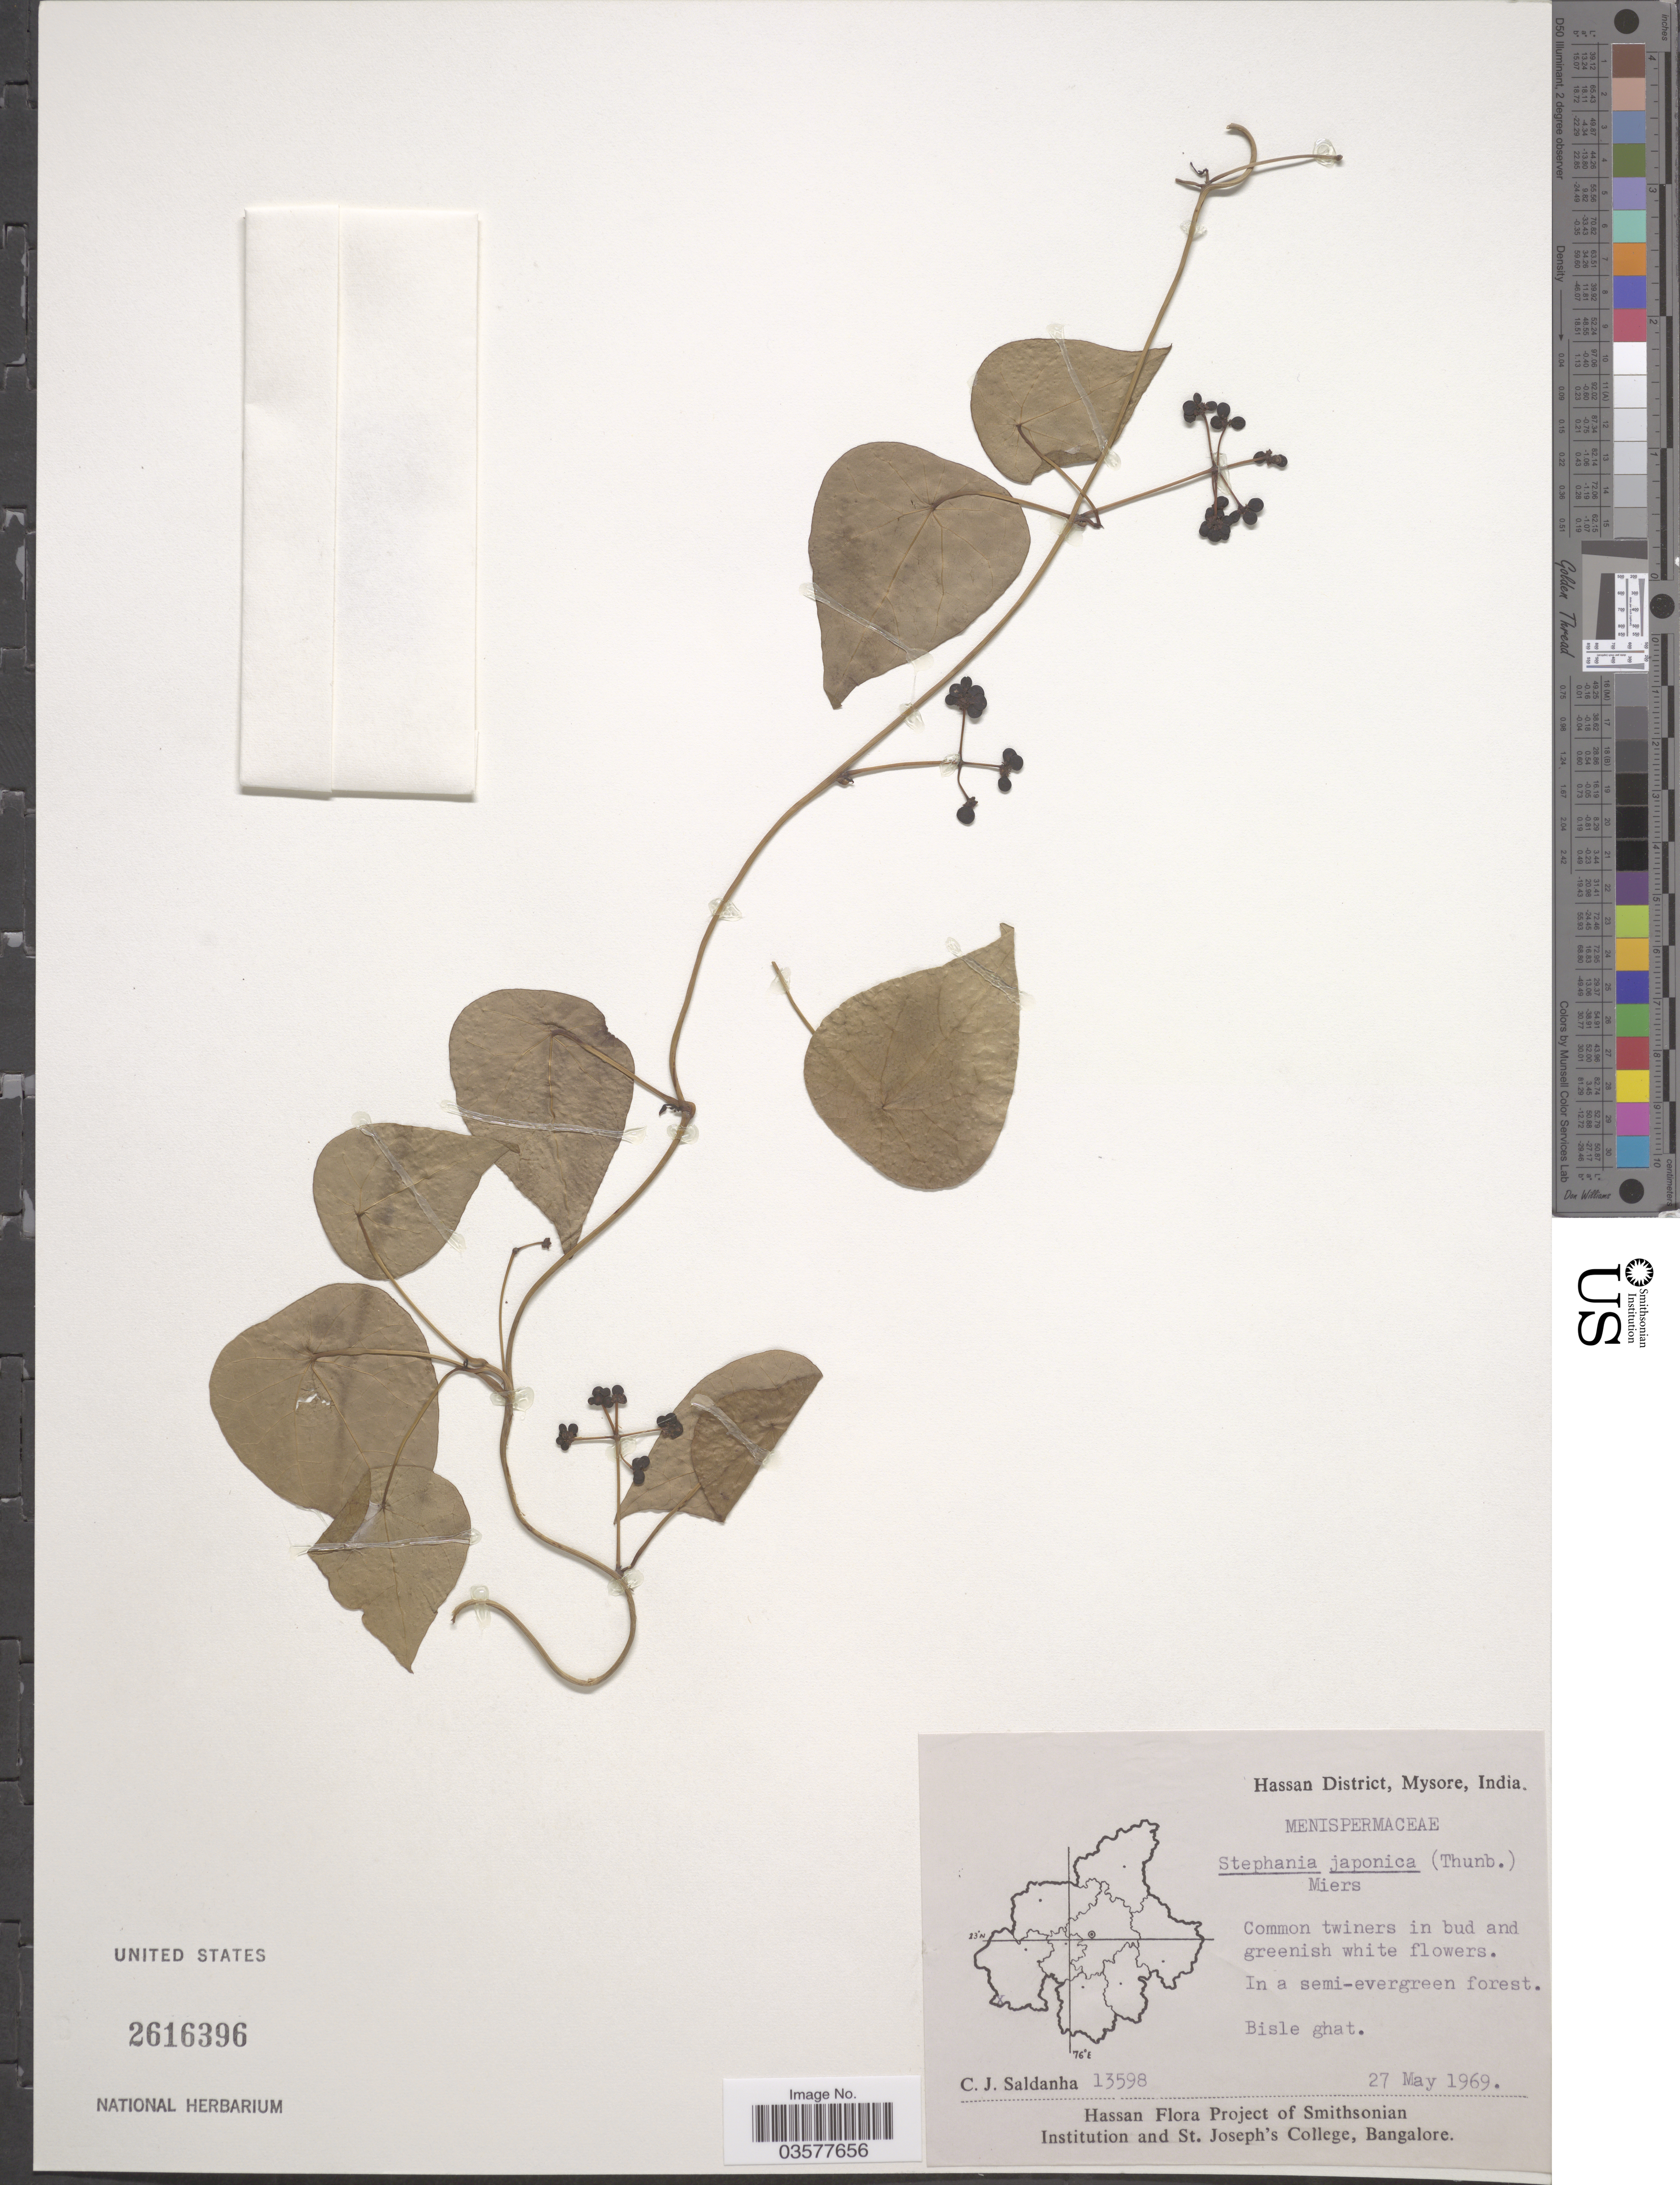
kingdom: Plantae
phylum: Tracheophyta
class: Magnoliopsida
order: Ranunculales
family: Menispermaceae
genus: Stephania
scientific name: Stephania japonica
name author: (Thunb.) Miers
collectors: C. J. Saldanha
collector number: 13598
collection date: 1969-05-27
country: India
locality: Hassan District, Mysore. Bisle ghat.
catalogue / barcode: US 2616396